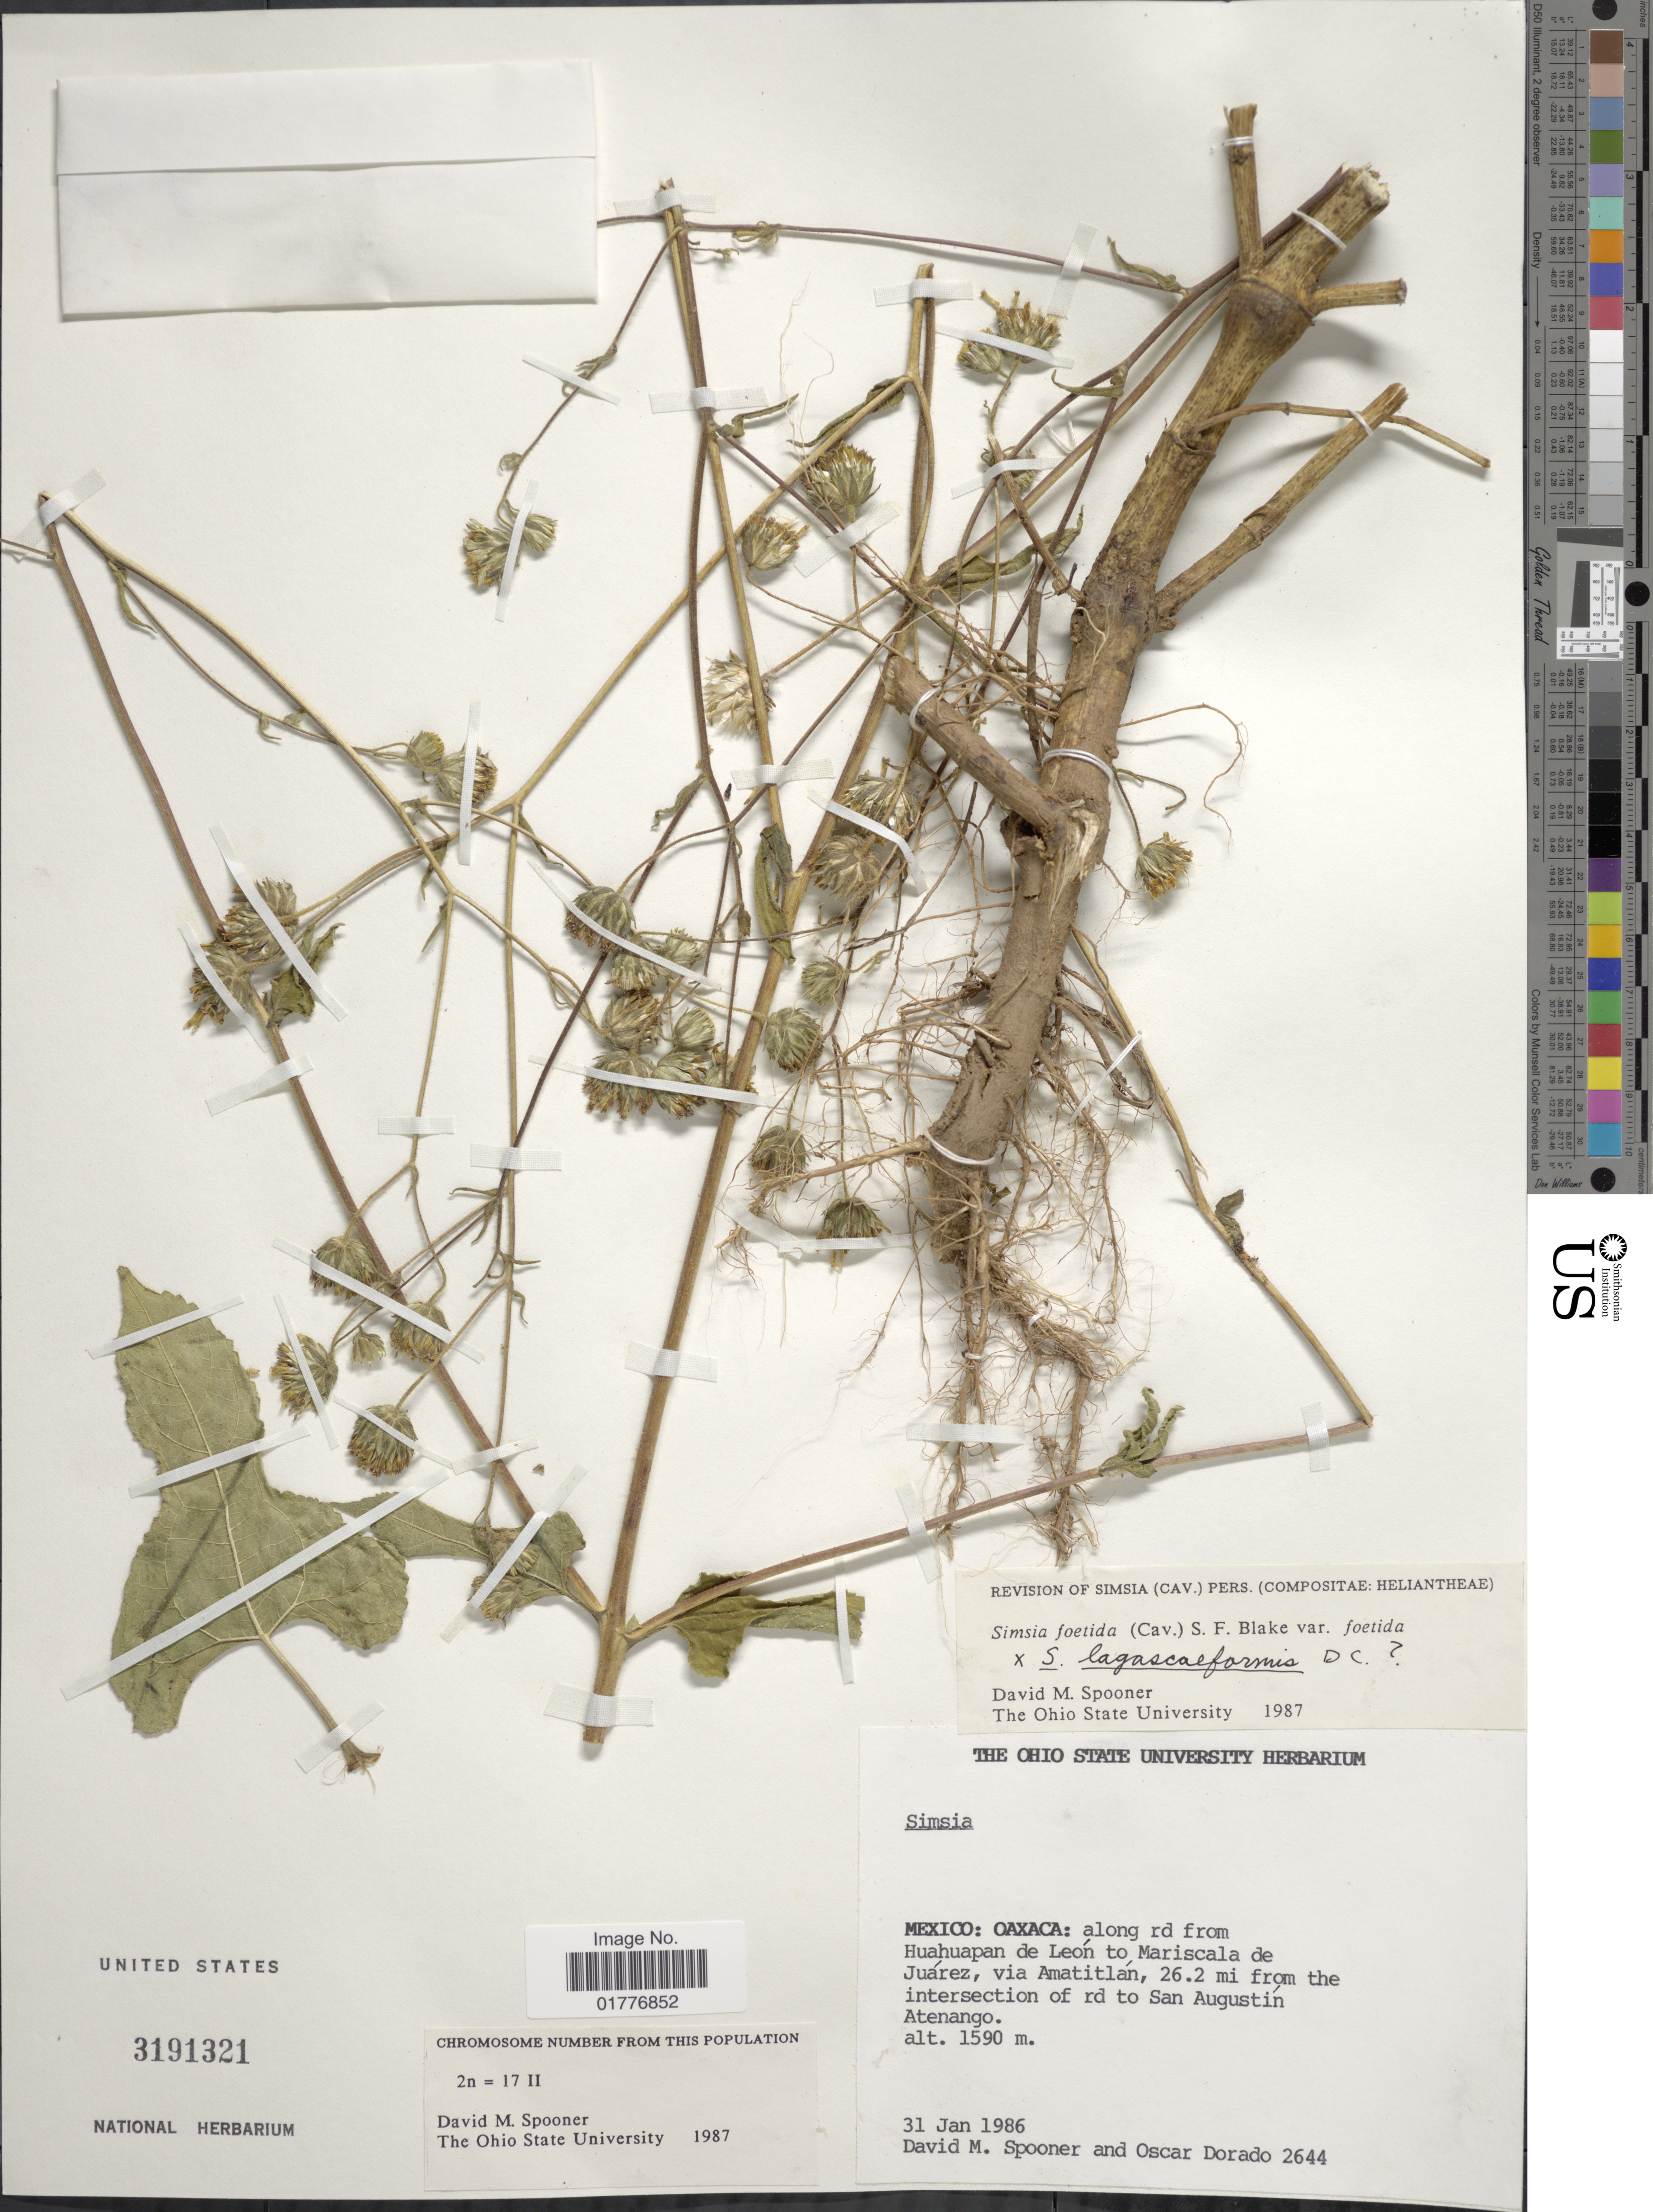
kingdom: Plantae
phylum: Tracheophyta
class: Magnoliopsida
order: Asterales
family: Asteraceae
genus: Simsia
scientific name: Simsia foetida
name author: (Cav.) S.F. Blake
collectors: D. Spooner & O. R. Dorado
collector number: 2644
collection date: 1986-01-31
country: Mexico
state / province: Oaxaca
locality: Mexico: Oaxaca: along rd from Huahuapan de Leon to Mariscala de Juarez, via Amtitlan, 26.2 mi from the intersection of rd to San Augustin Atenango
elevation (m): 1590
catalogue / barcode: US 3191321